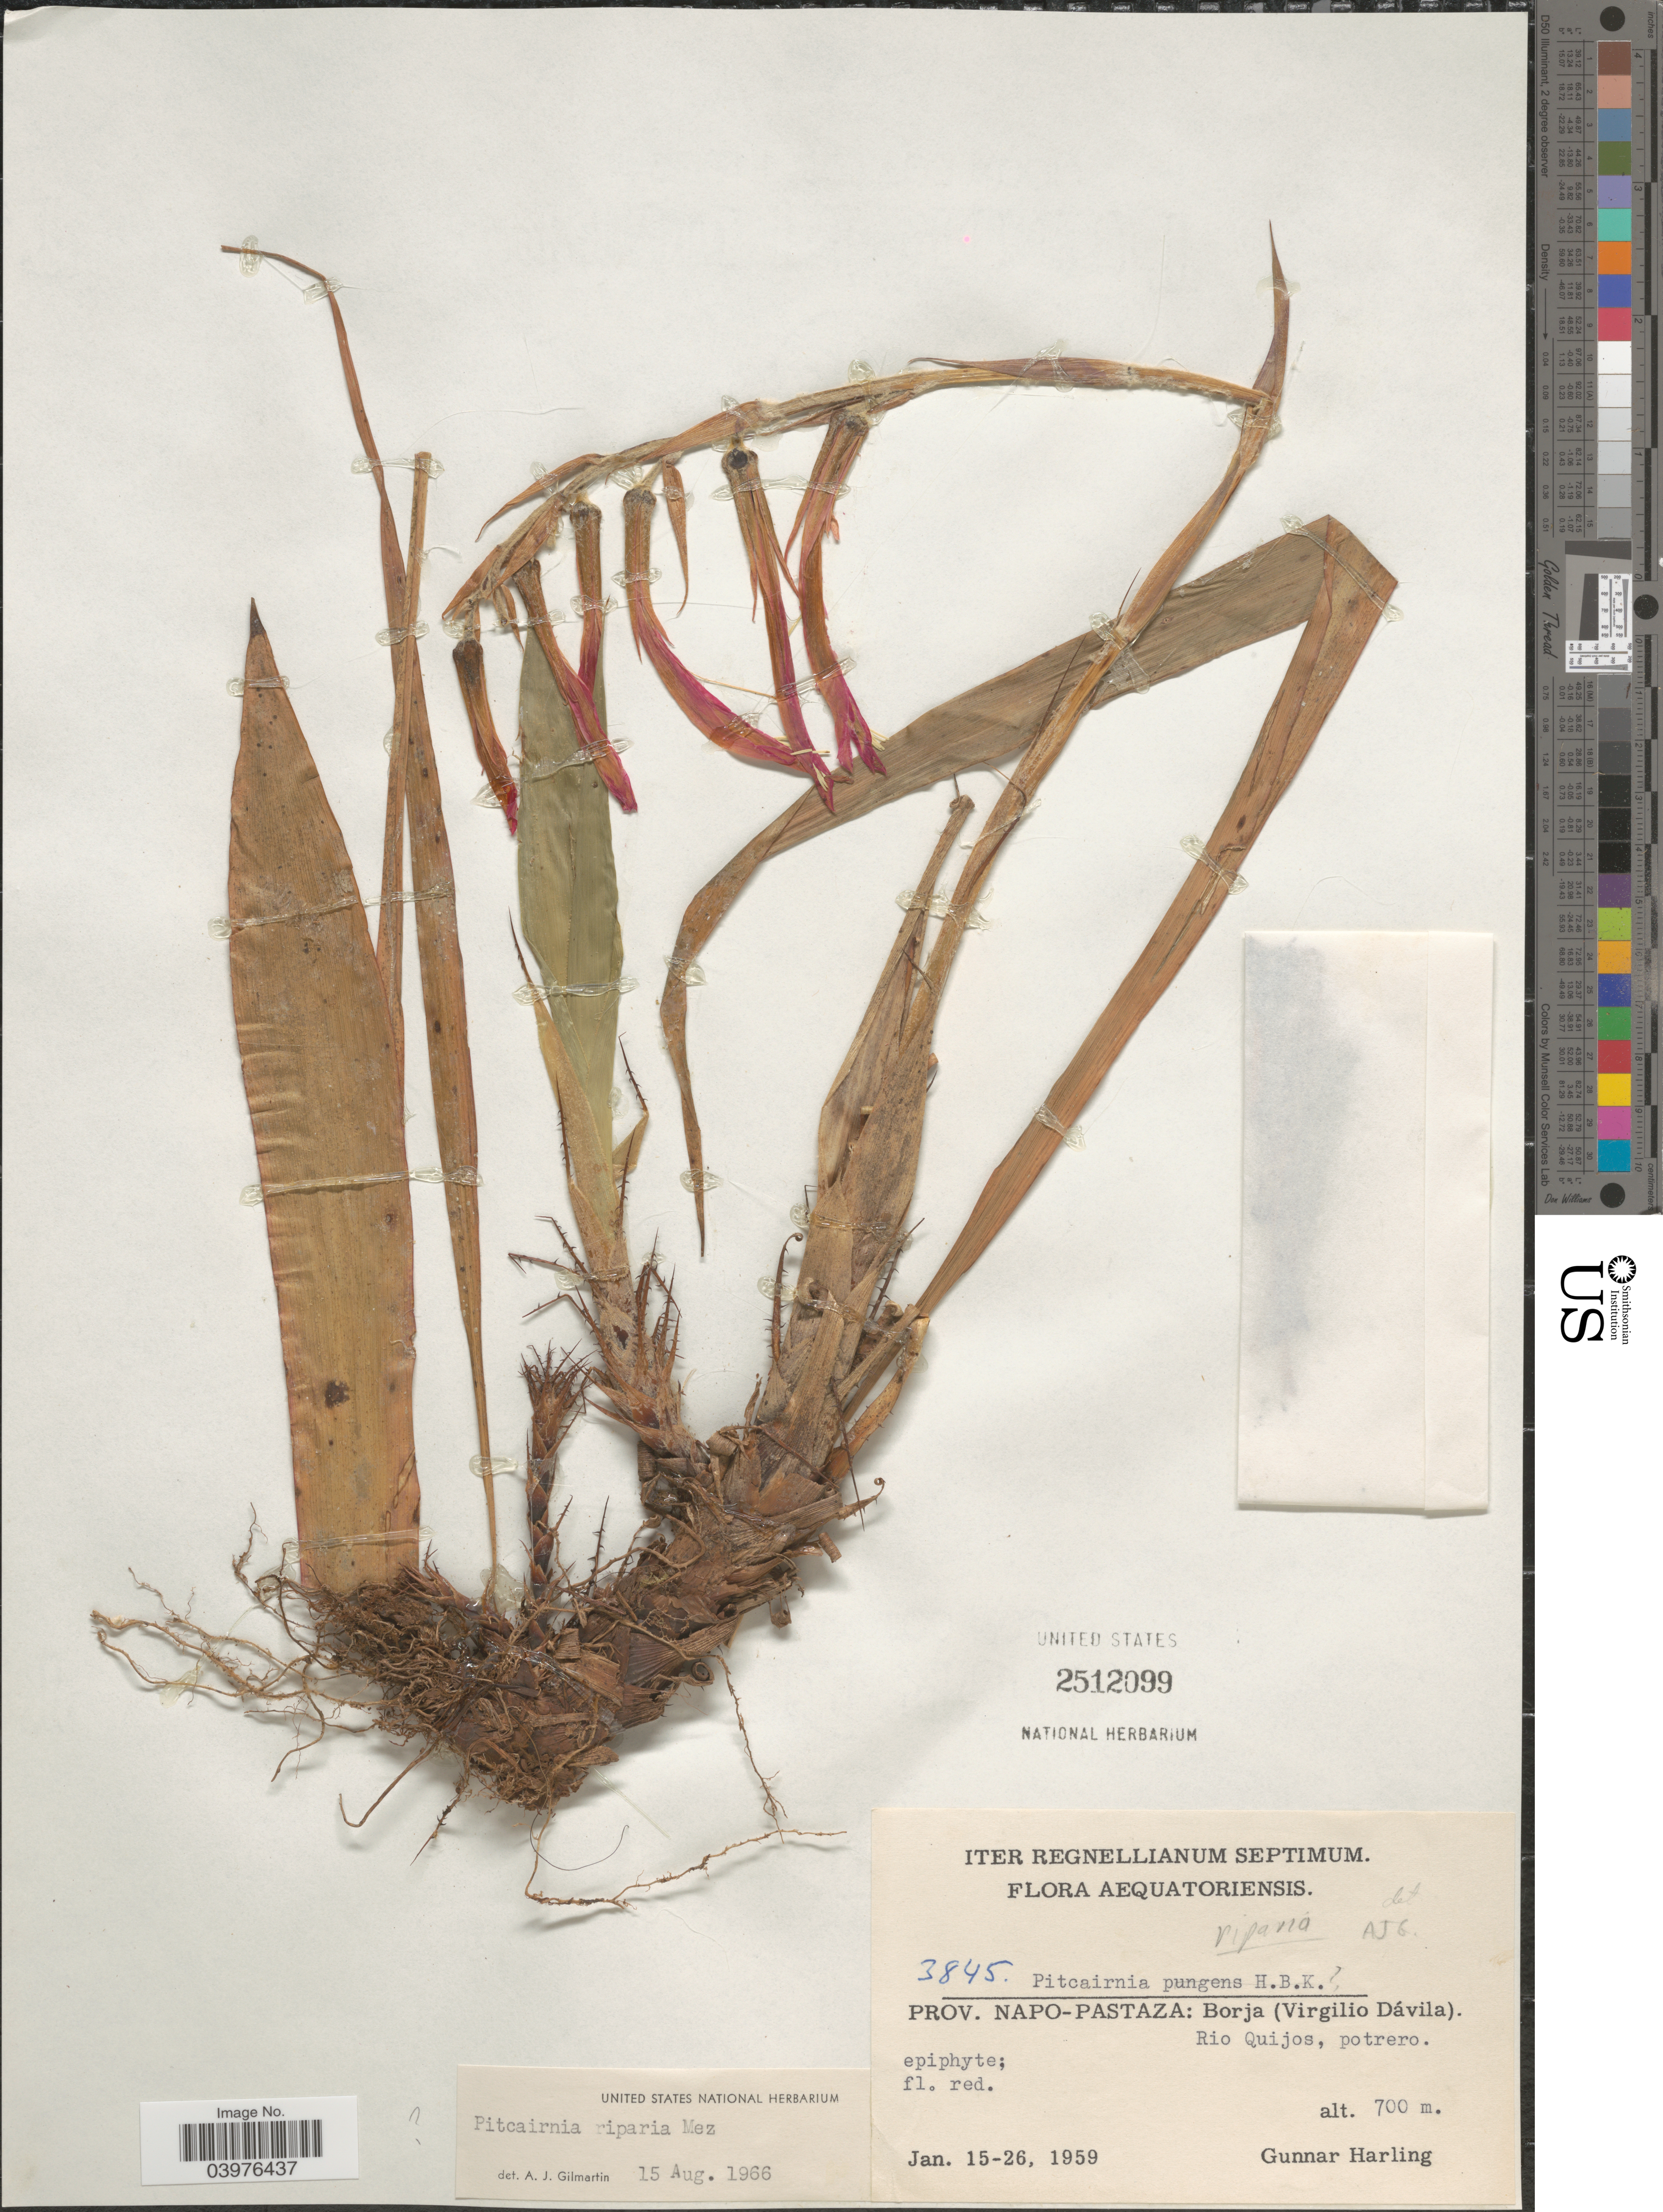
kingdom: Plantae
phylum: Tracheophyta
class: Liliopsida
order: Poales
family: Bromeliaceae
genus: Pitcairnia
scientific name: Pitcairnia riparia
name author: Mez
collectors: G. Harling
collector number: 3845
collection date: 1959-01-15/1959-01-26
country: Ecuador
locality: Prov. Napo-Pastaza: Borja (Virgilio Dávila). Rio Quijos, potrero.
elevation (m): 700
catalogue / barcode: US 2512099